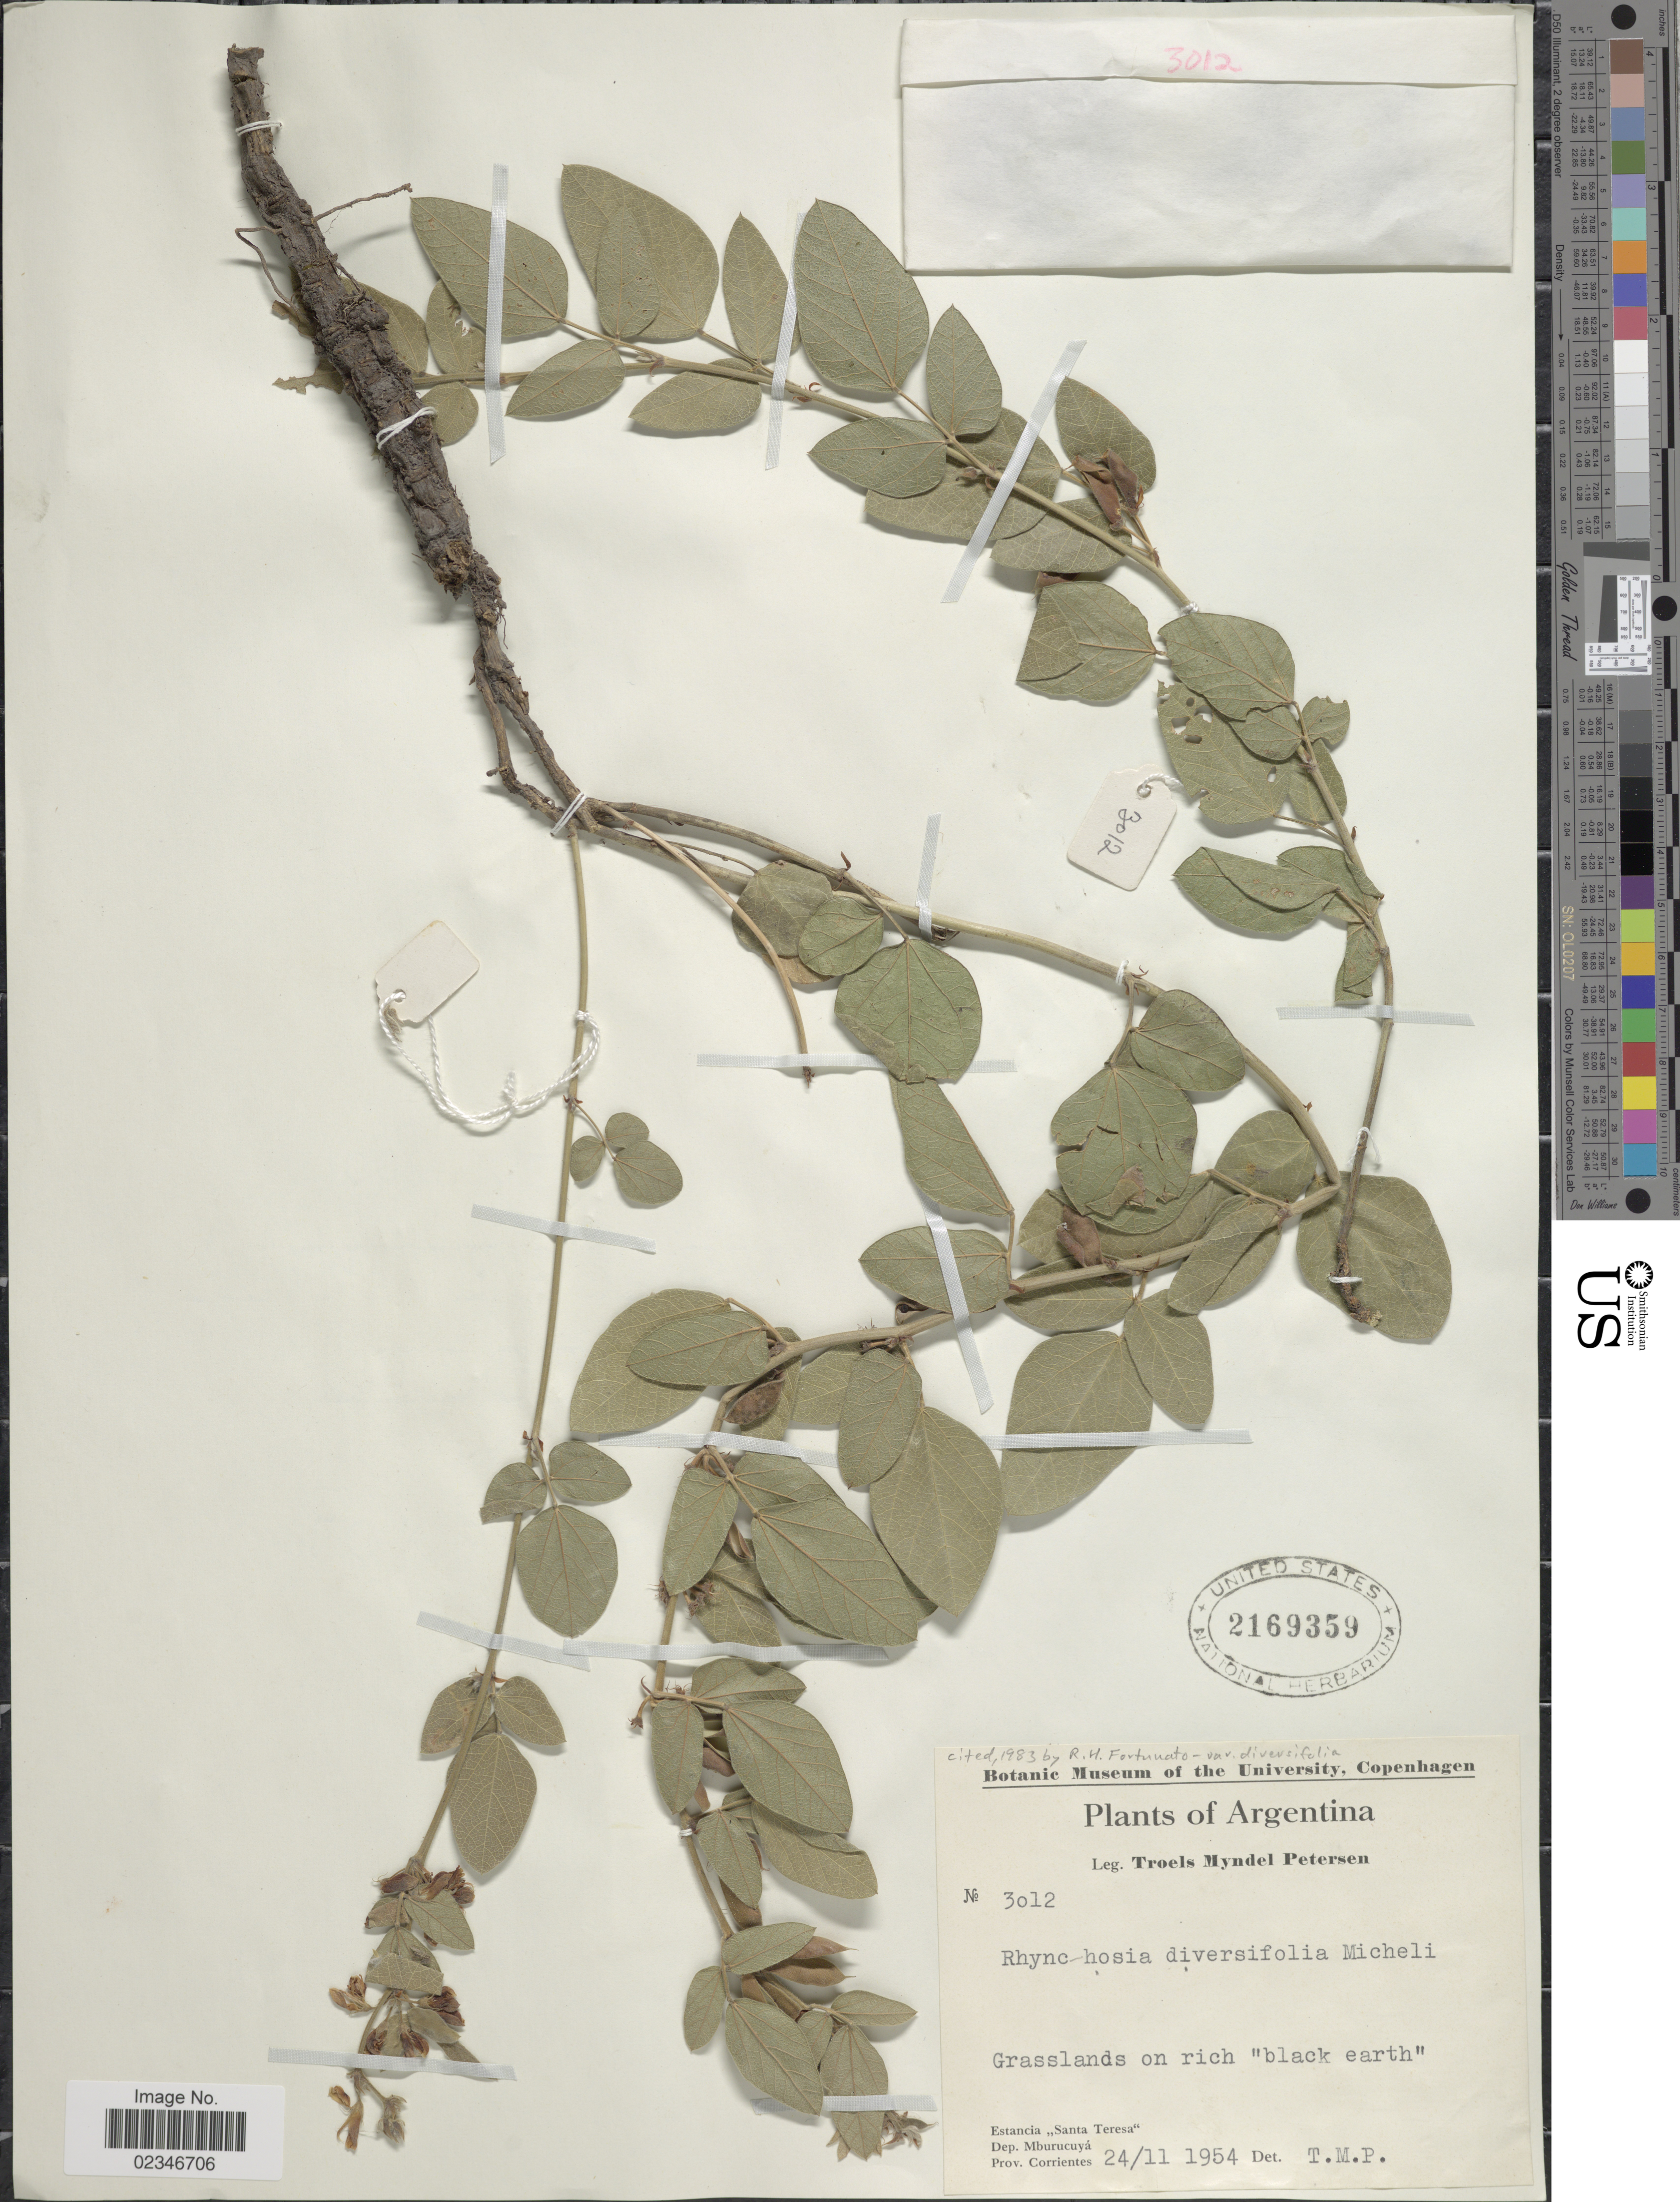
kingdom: Plantae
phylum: Tracheophyta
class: Magnoliopsida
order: Fabales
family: Fabaceae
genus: Rhynchosia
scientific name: Rhynchosia diversifolia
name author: Micheli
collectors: T. M. Petersen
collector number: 3012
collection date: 1954-11-24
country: Argentina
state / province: Corrientes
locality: Estancia Santa Teresa, Dept. Mburucuya, prov. Corrientes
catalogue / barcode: US 2169359